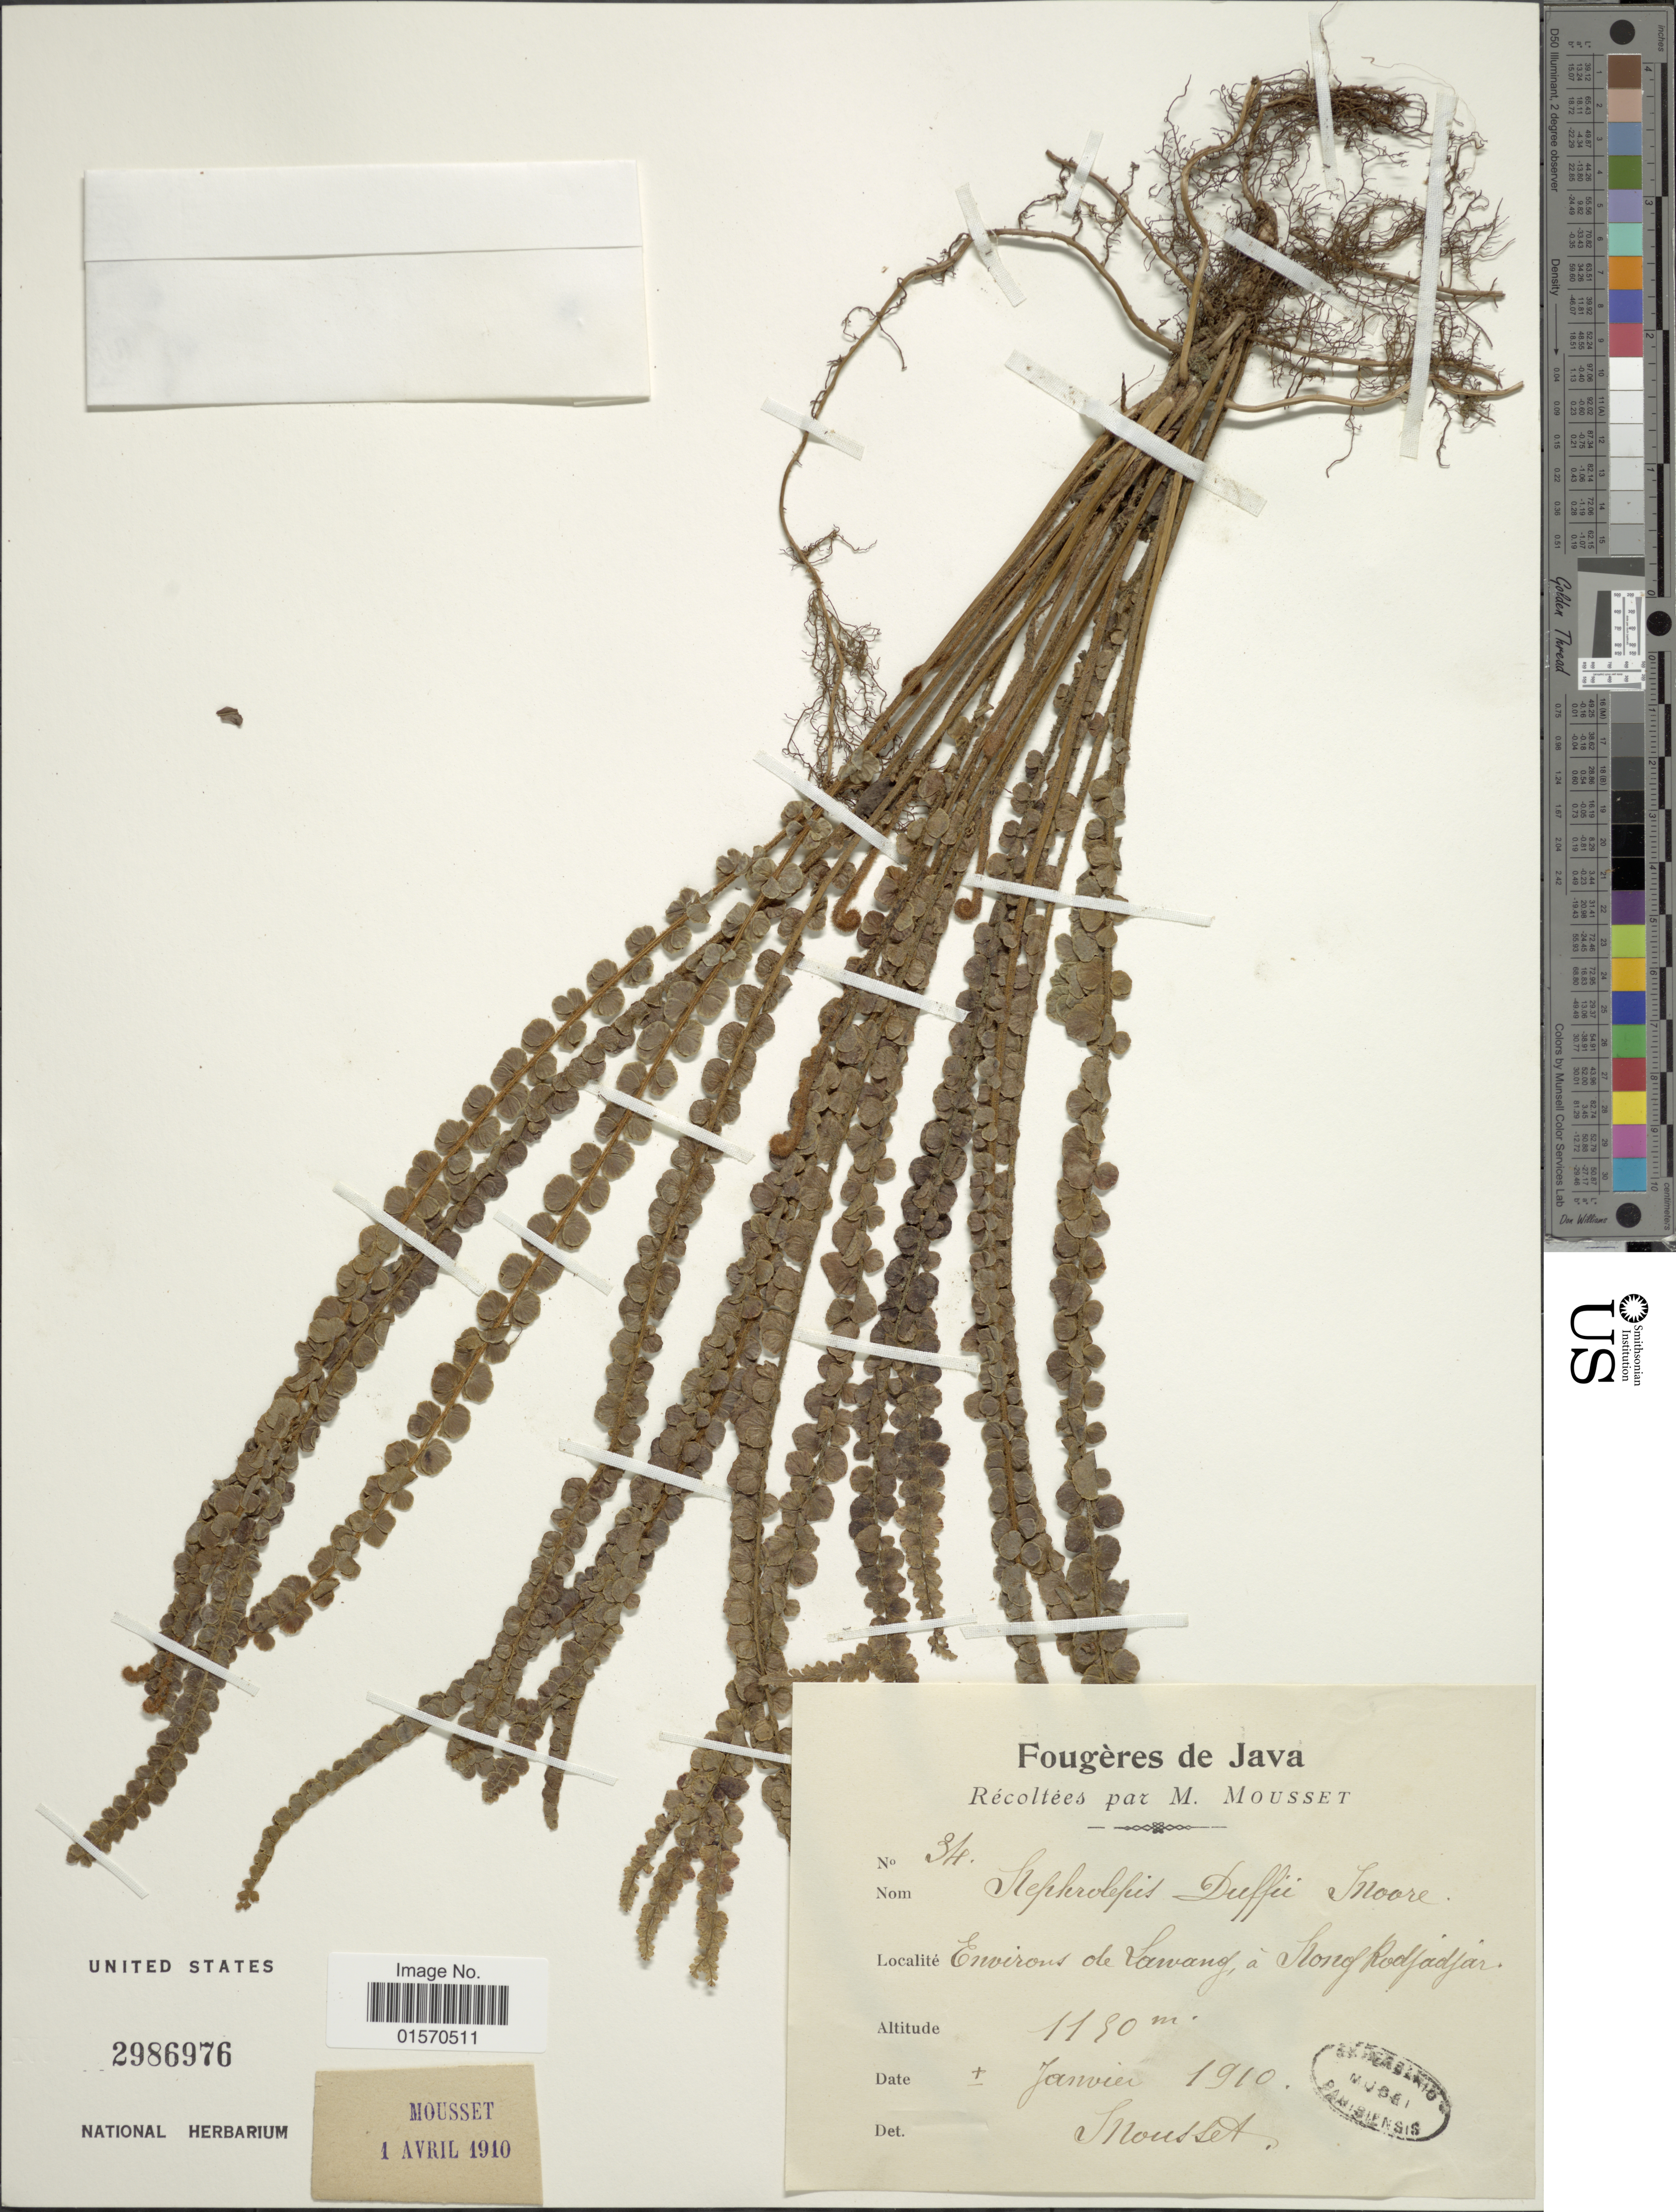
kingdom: Plantae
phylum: Tracheophyta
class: Polypodiopsida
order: Polypodiales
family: Nephrolepidaceae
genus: Nephrolepis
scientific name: Nephrolepis duffii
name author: T. Moore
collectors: Mousset, --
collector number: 34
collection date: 1910-01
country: Indonesia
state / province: Java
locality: Environs de Lawang, à Nong Kodjadjar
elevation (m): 1150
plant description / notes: Corrected "hong Rodjadjan" to Nong Kodjadjar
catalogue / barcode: US 2986976